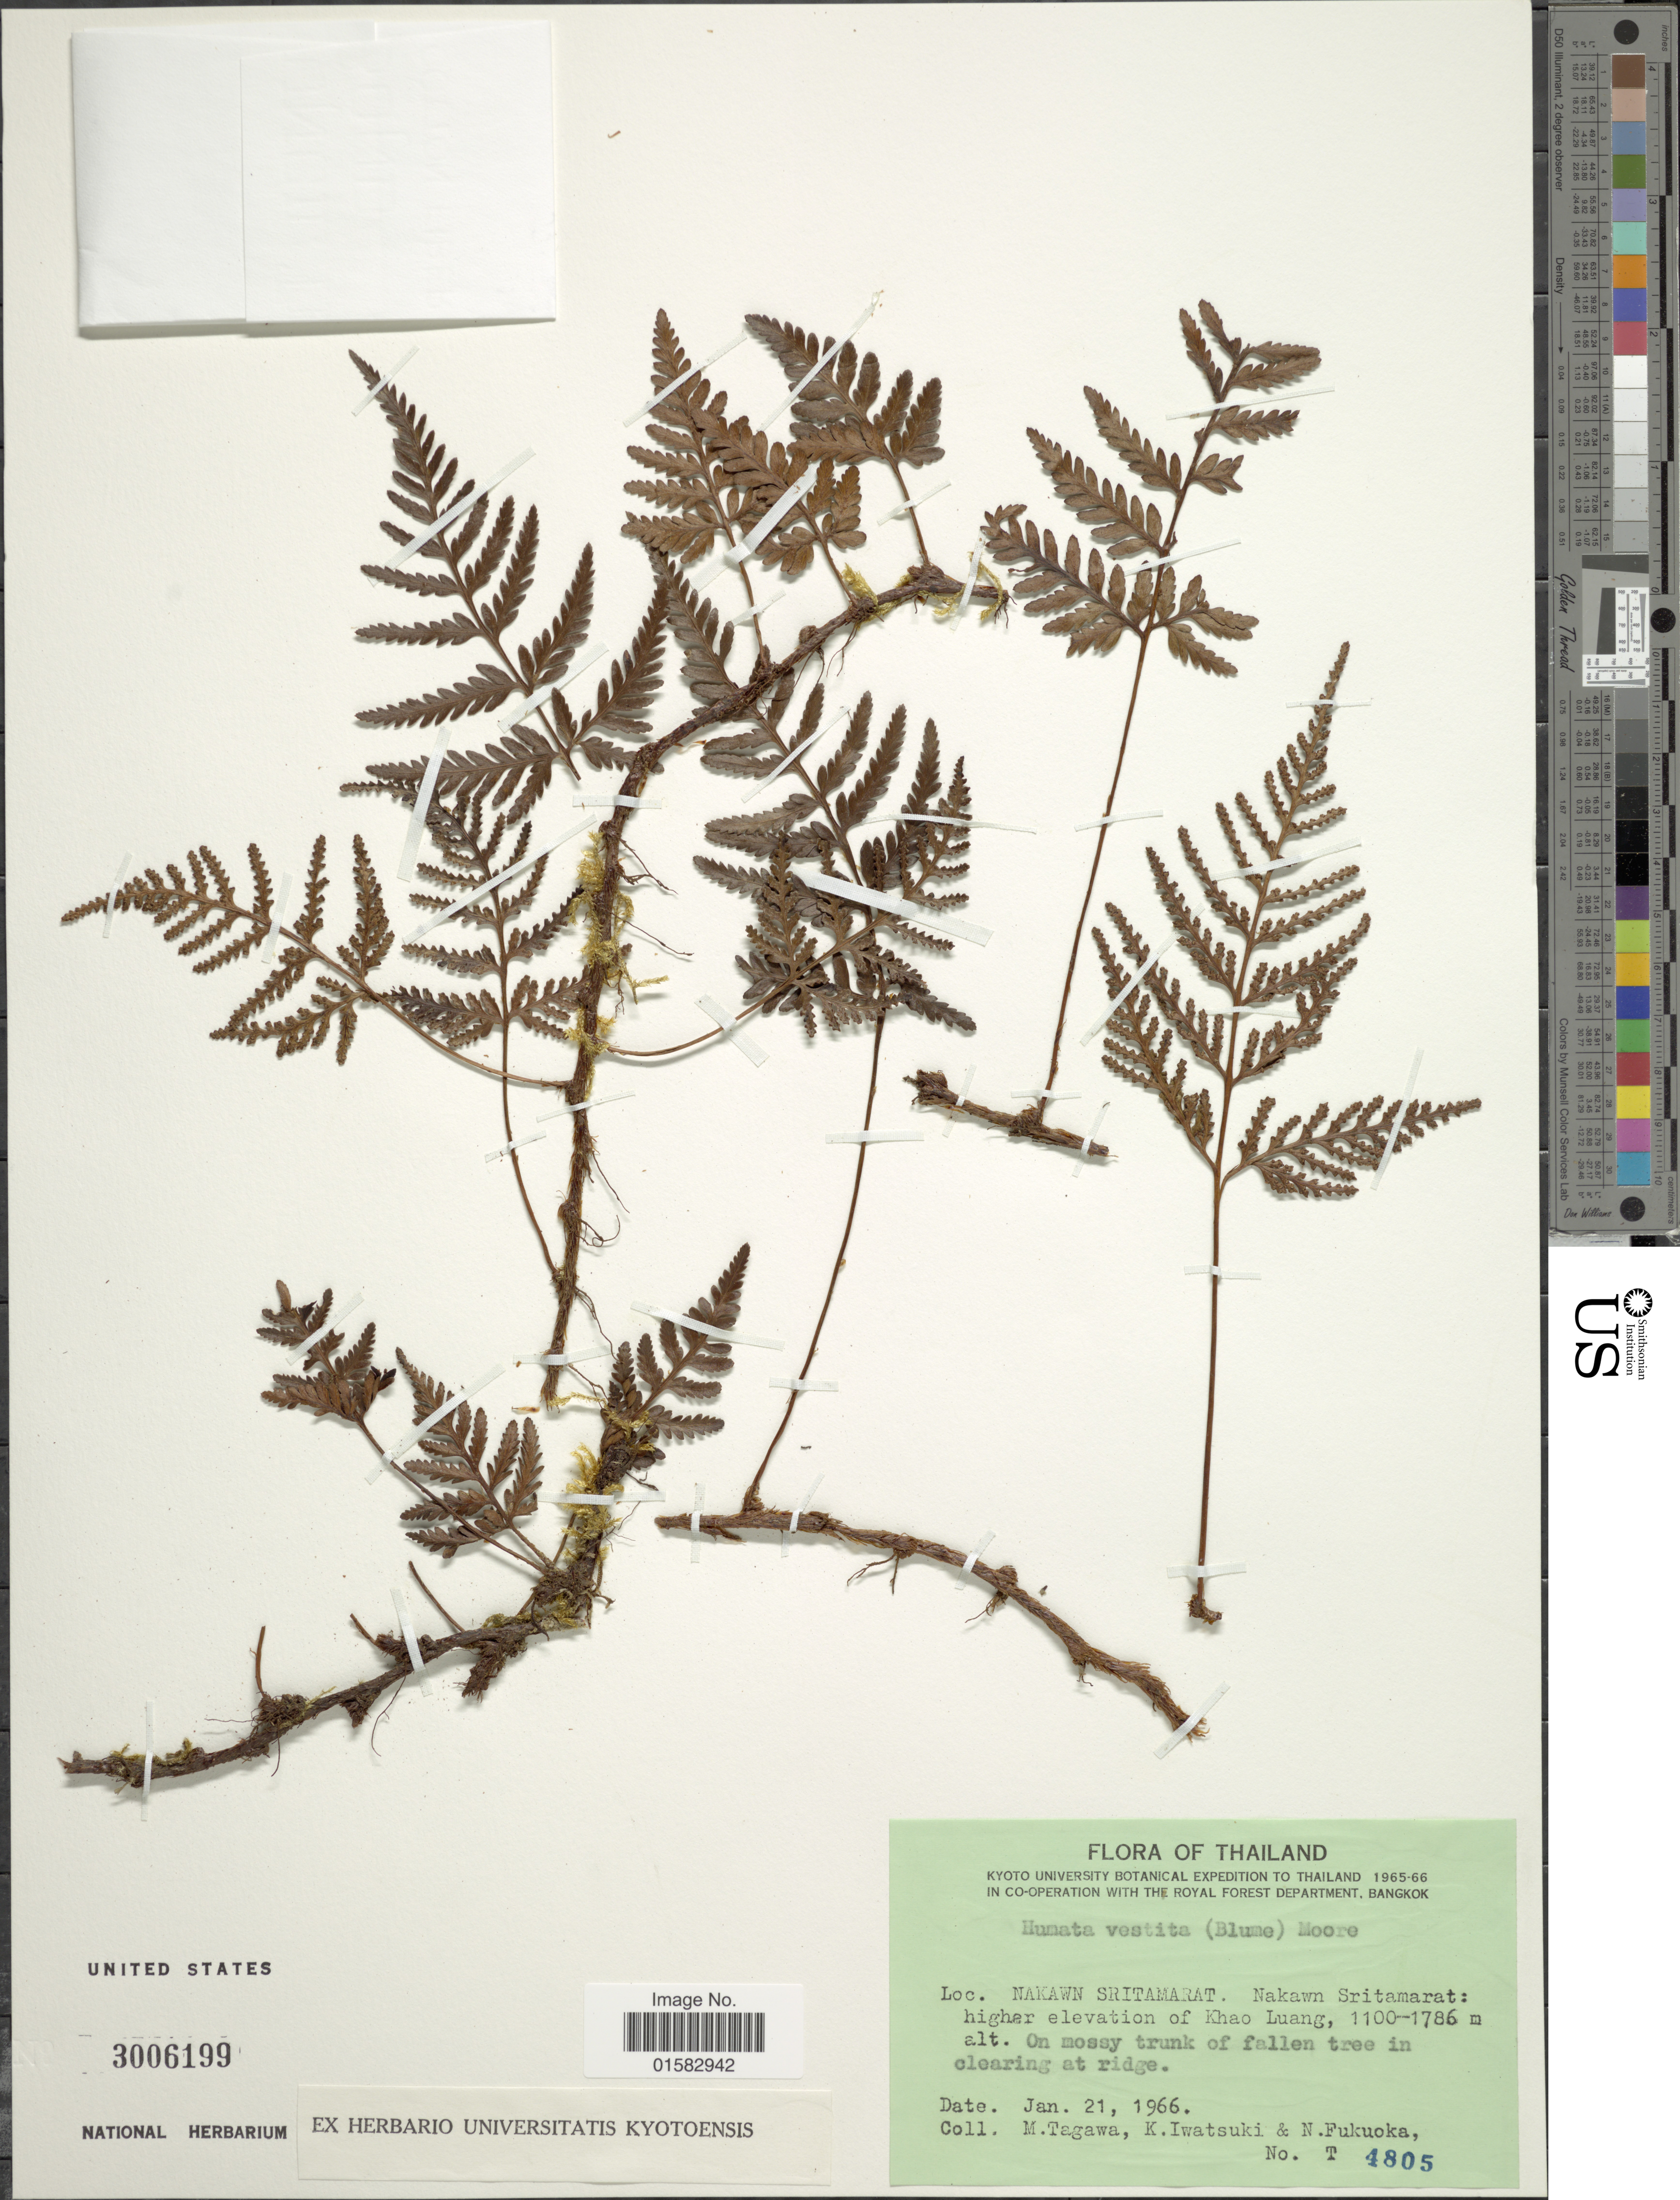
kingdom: Plantae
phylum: Tracheophyta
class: Polypodiopsida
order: Polypodiales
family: Davalliaceae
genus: Davallia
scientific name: Davallia repens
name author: (L. f.) Kuhn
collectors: M. Tagawa, K. Iwatsuki & N. Fukuoka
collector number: T 4805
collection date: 1966-01-21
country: Thailand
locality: Nakawn Sritamarat, Khao Luang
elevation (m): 1100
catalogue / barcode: US 3006199